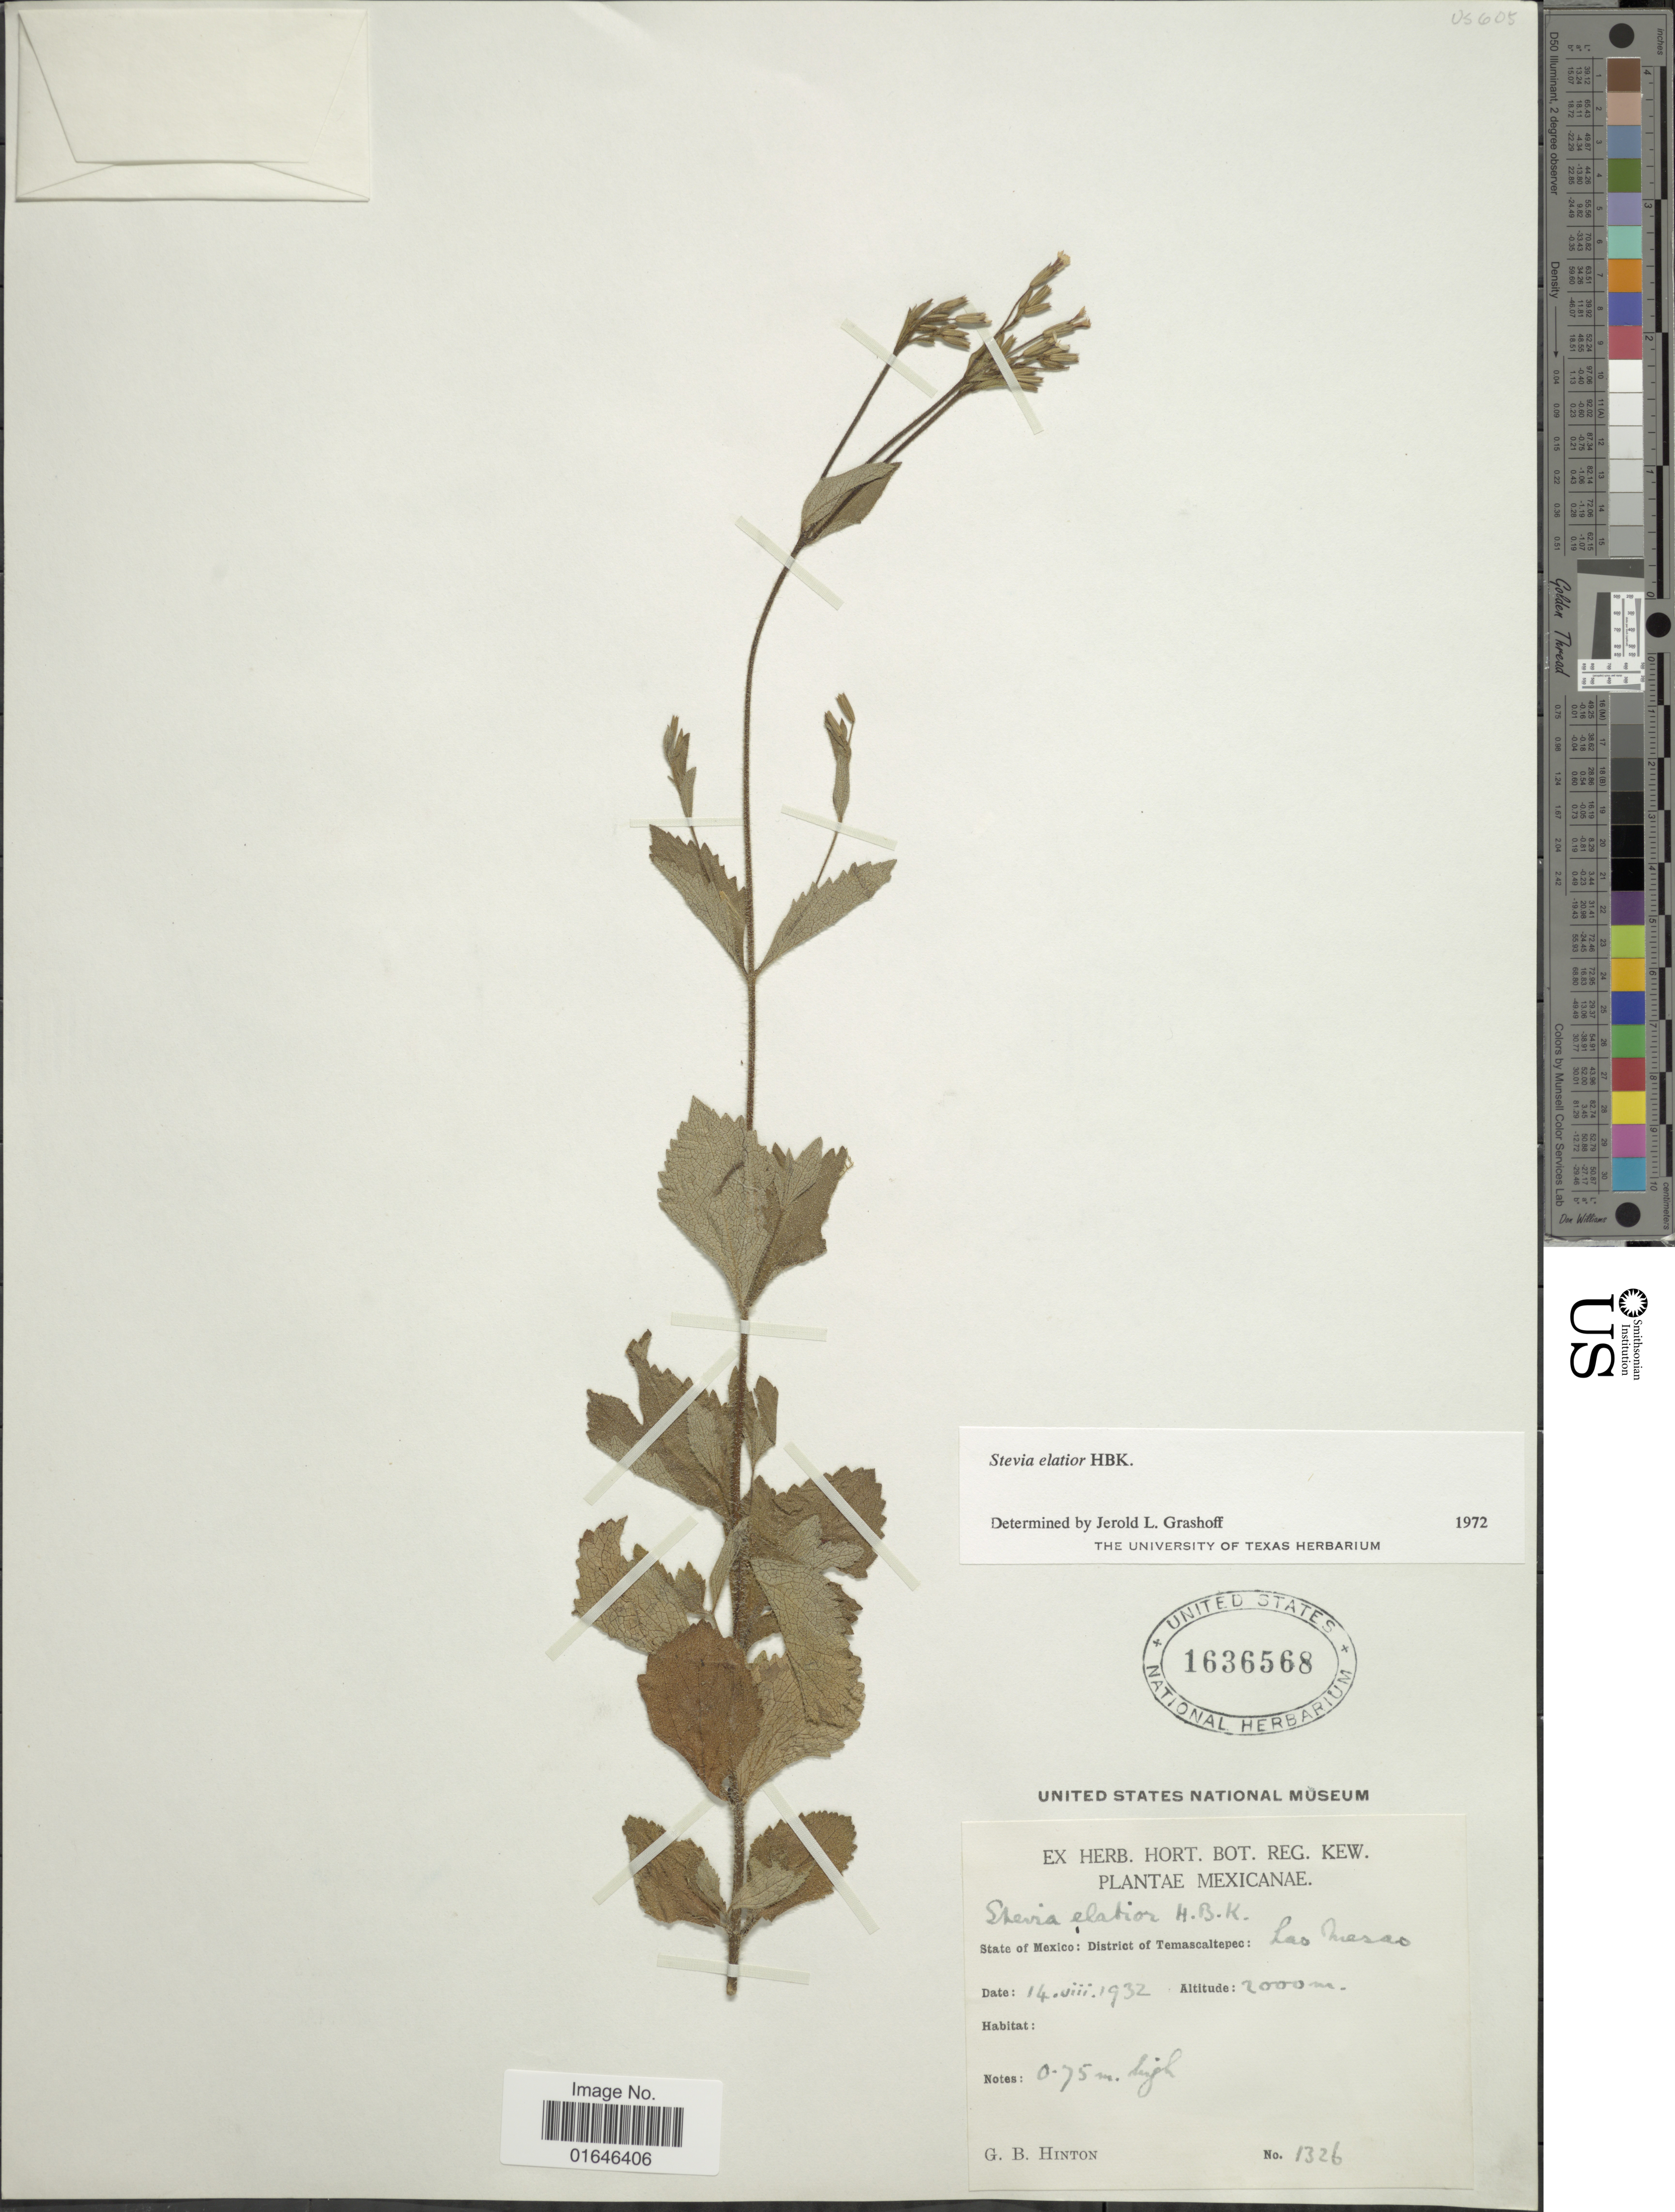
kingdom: Plantae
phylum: Tracheophyta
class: Magnoliopsida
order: Asterales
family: Asteraceae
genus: Stevia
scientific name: Stevia elatior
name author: Kunth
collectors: G. B. Hinton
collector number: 1326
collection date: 1932-08-14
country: Mexico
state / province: México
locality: District of Temascaltepec: Las Mesas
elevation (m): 2000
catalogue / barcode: US 1636568